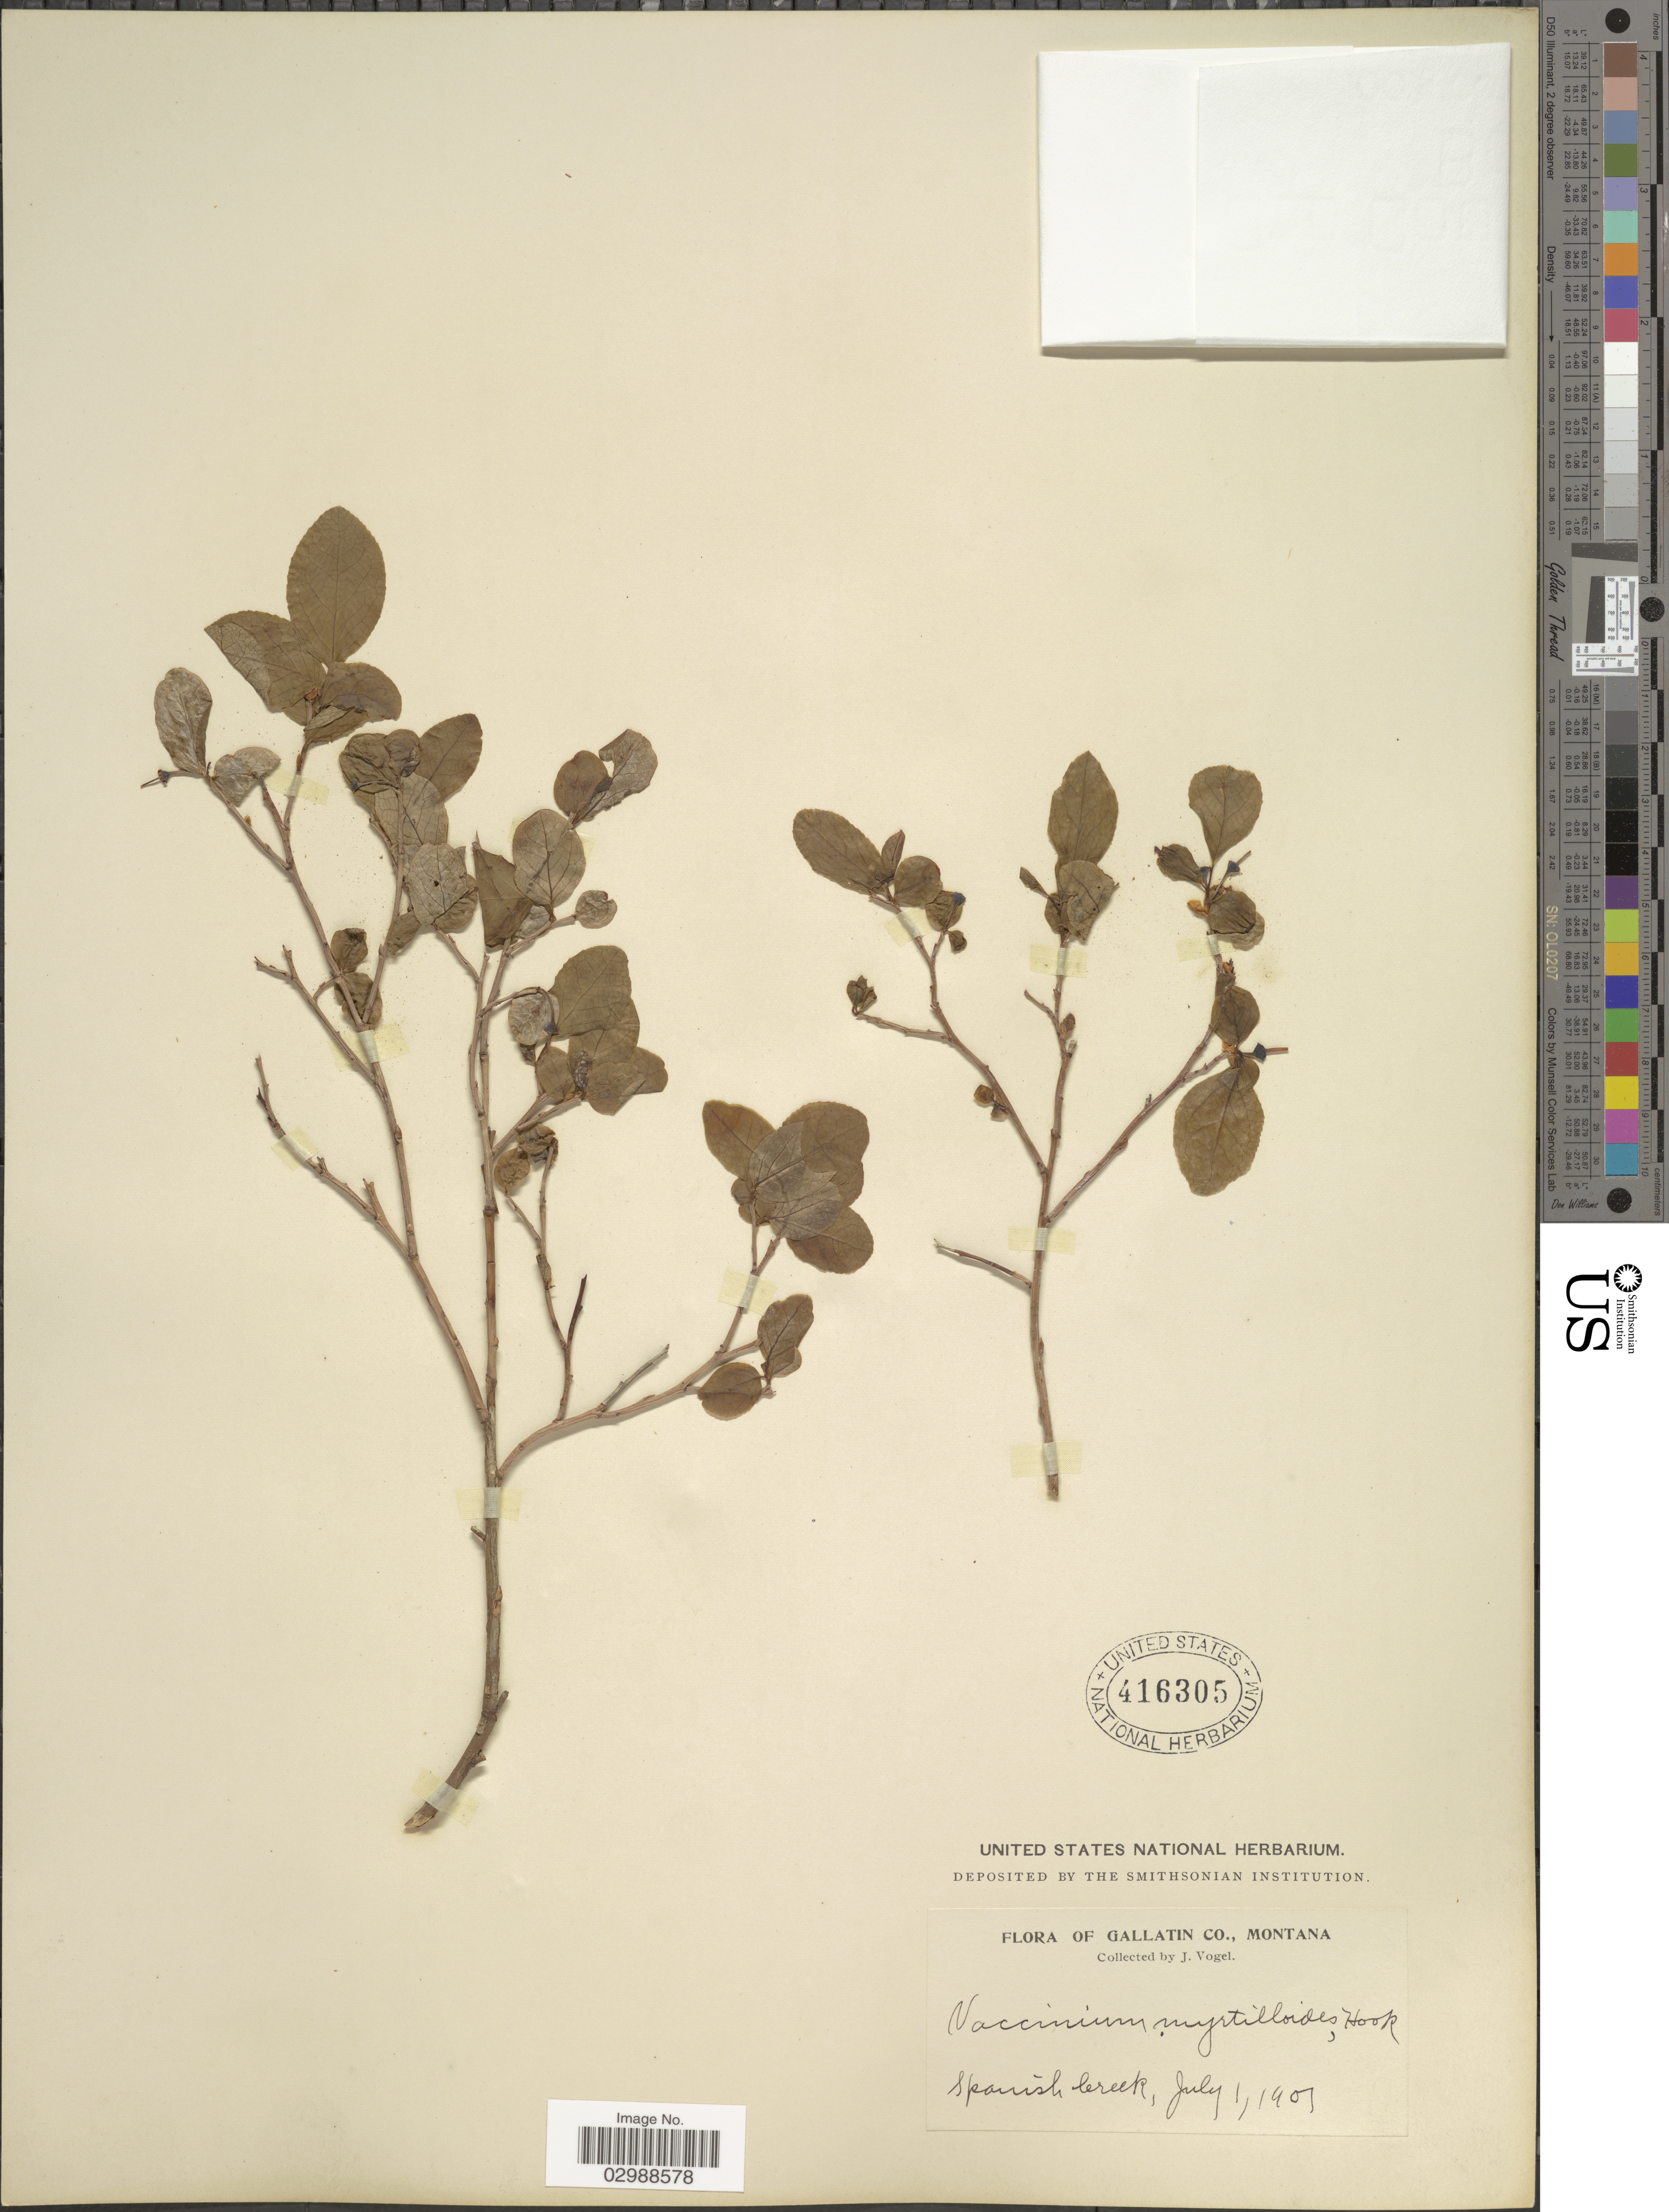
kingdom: Plantae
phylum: Tracheophyta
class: Magnoliopsida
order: Ericales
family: Ericaceae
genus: Vaccinium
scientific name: Vaccinium membranaceum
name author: Douglas ex Torr.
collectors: J. Vogel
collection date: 1905-07-01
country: United States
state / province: Montana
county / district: Gallatin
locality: Spanish Creek.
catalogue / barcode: US 416305